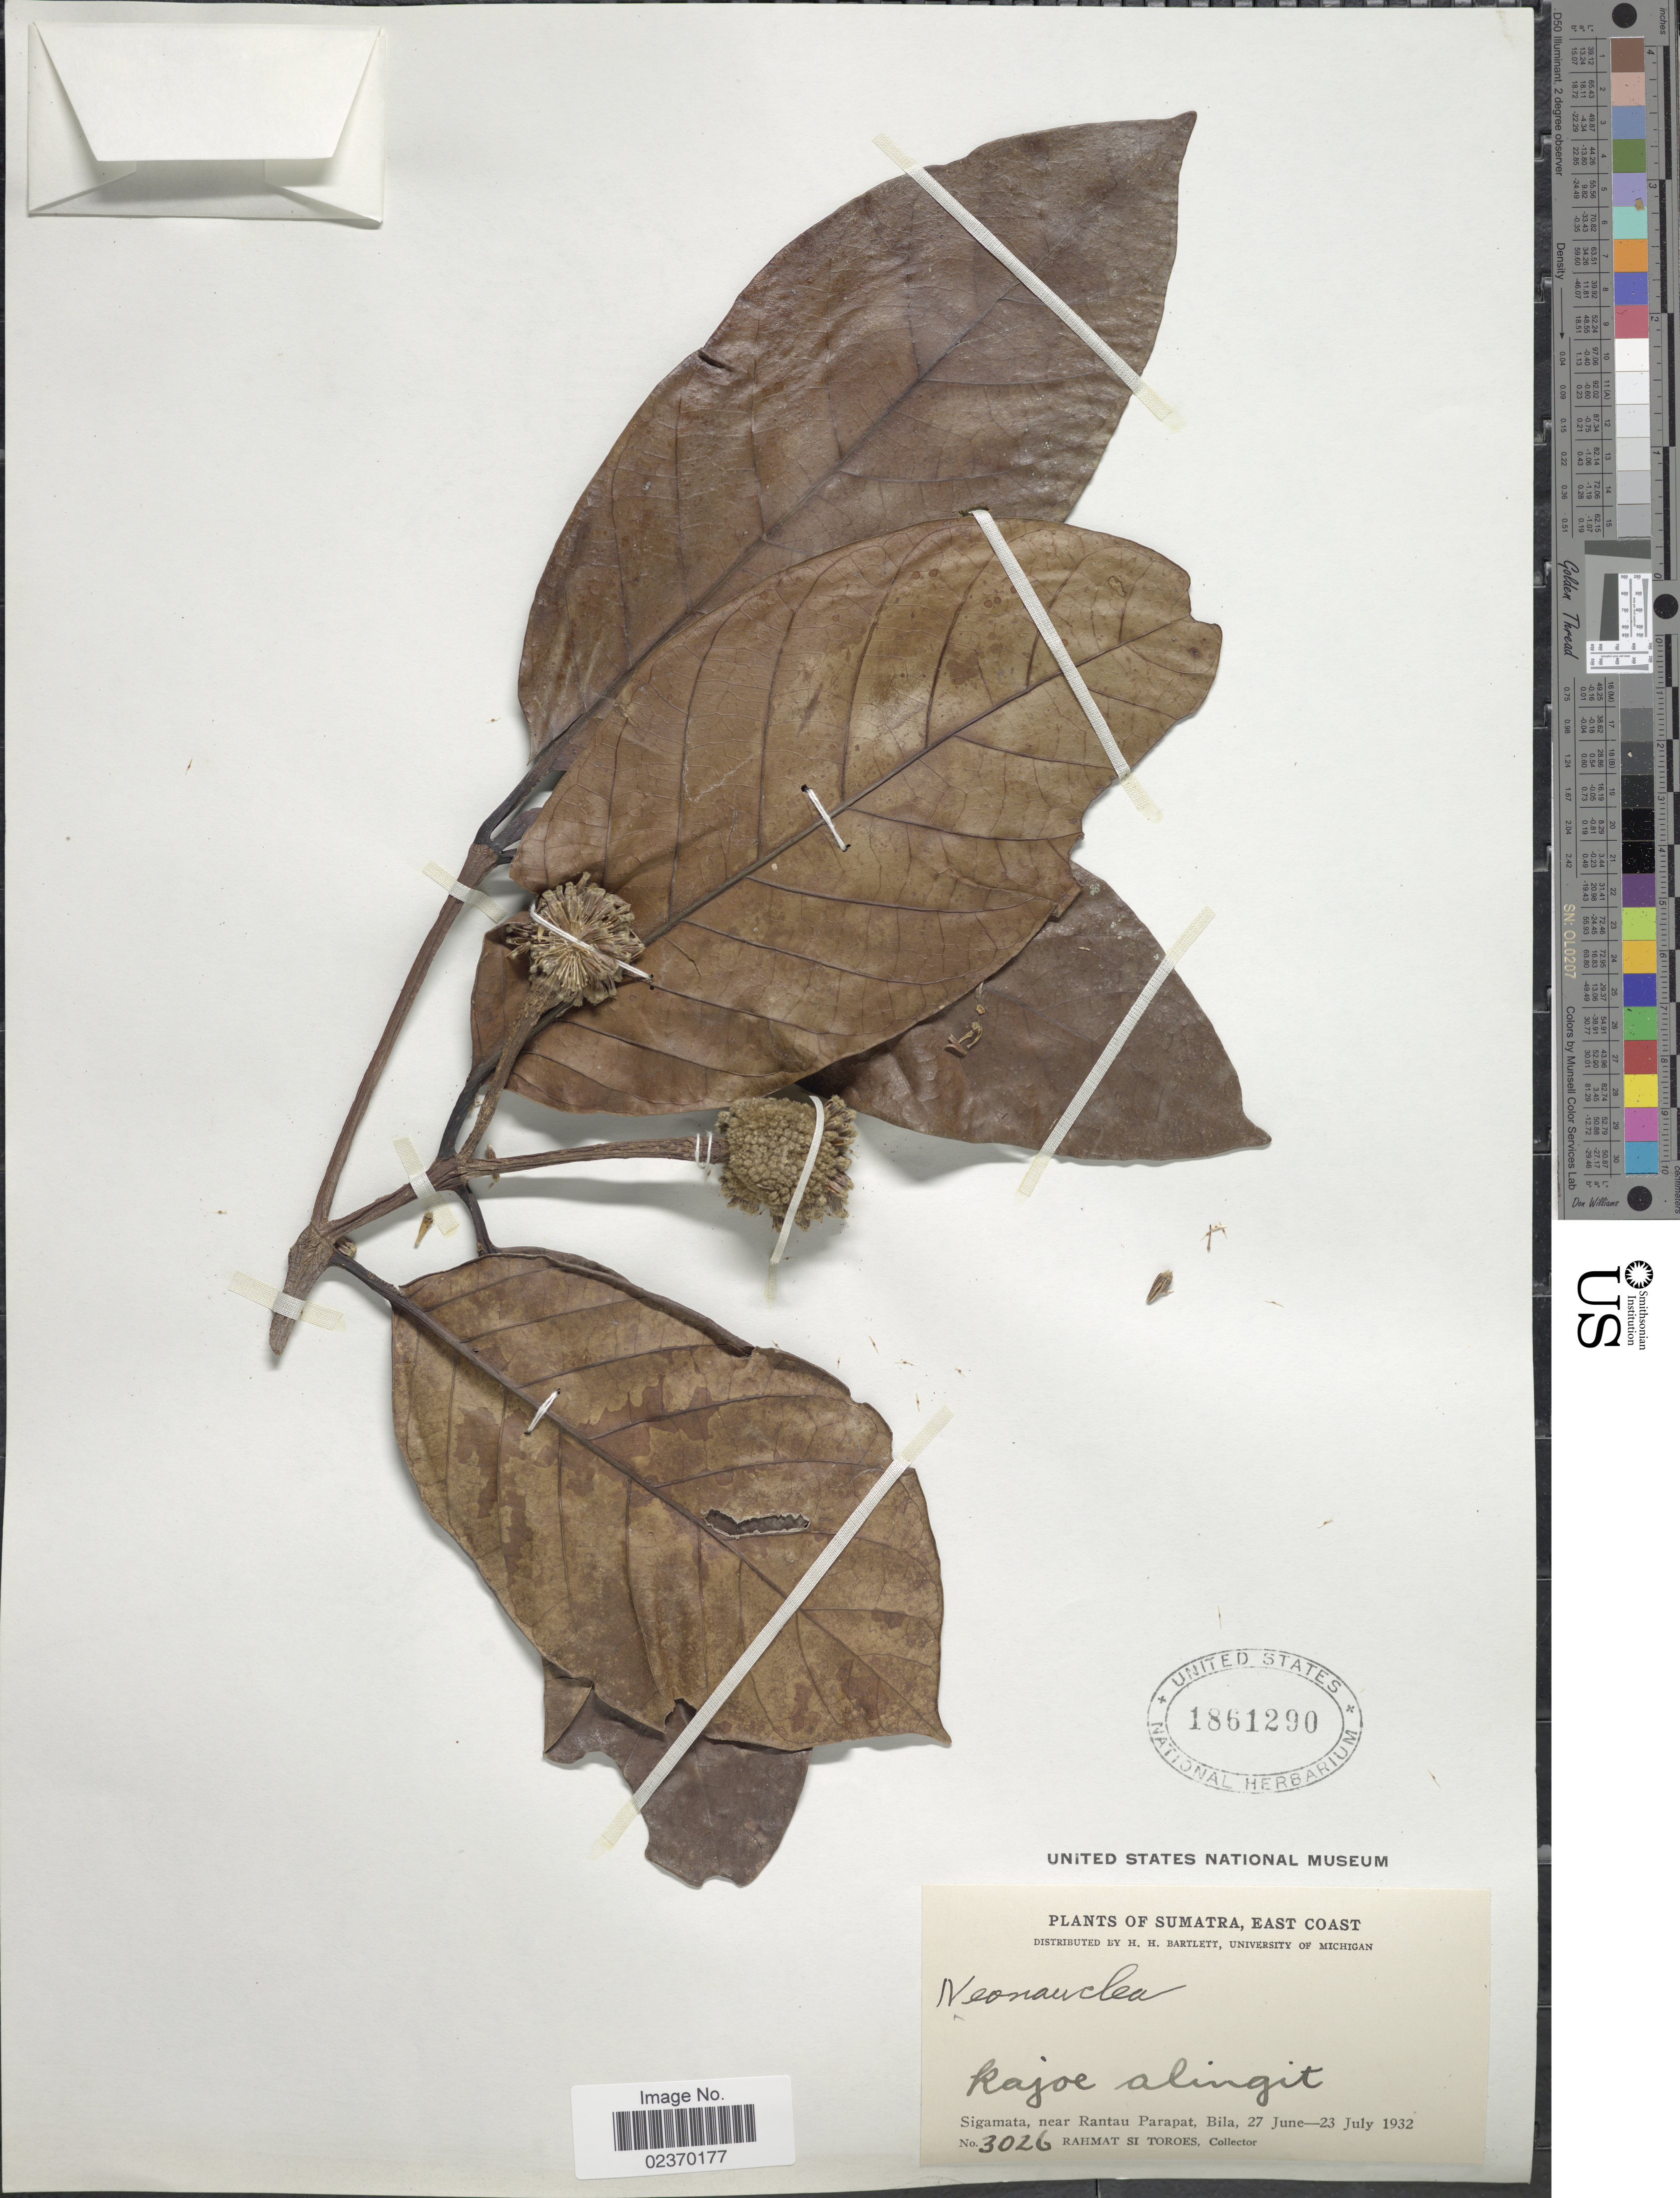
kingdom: Plantae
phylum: Tracheophyta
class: Magnoliopsida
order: Gentianales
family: Rubiaceae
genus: Neonauclea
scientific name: Neonauclea sp.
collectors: Rahmat Si Boeea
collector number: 3026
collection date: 1932-06-27/1932-07-23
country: Indonesia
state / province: Sumatra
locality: East Coast, Kajoe alingit, Sigamata, near Rantau Parapat, Bila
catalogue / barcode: US 1861290